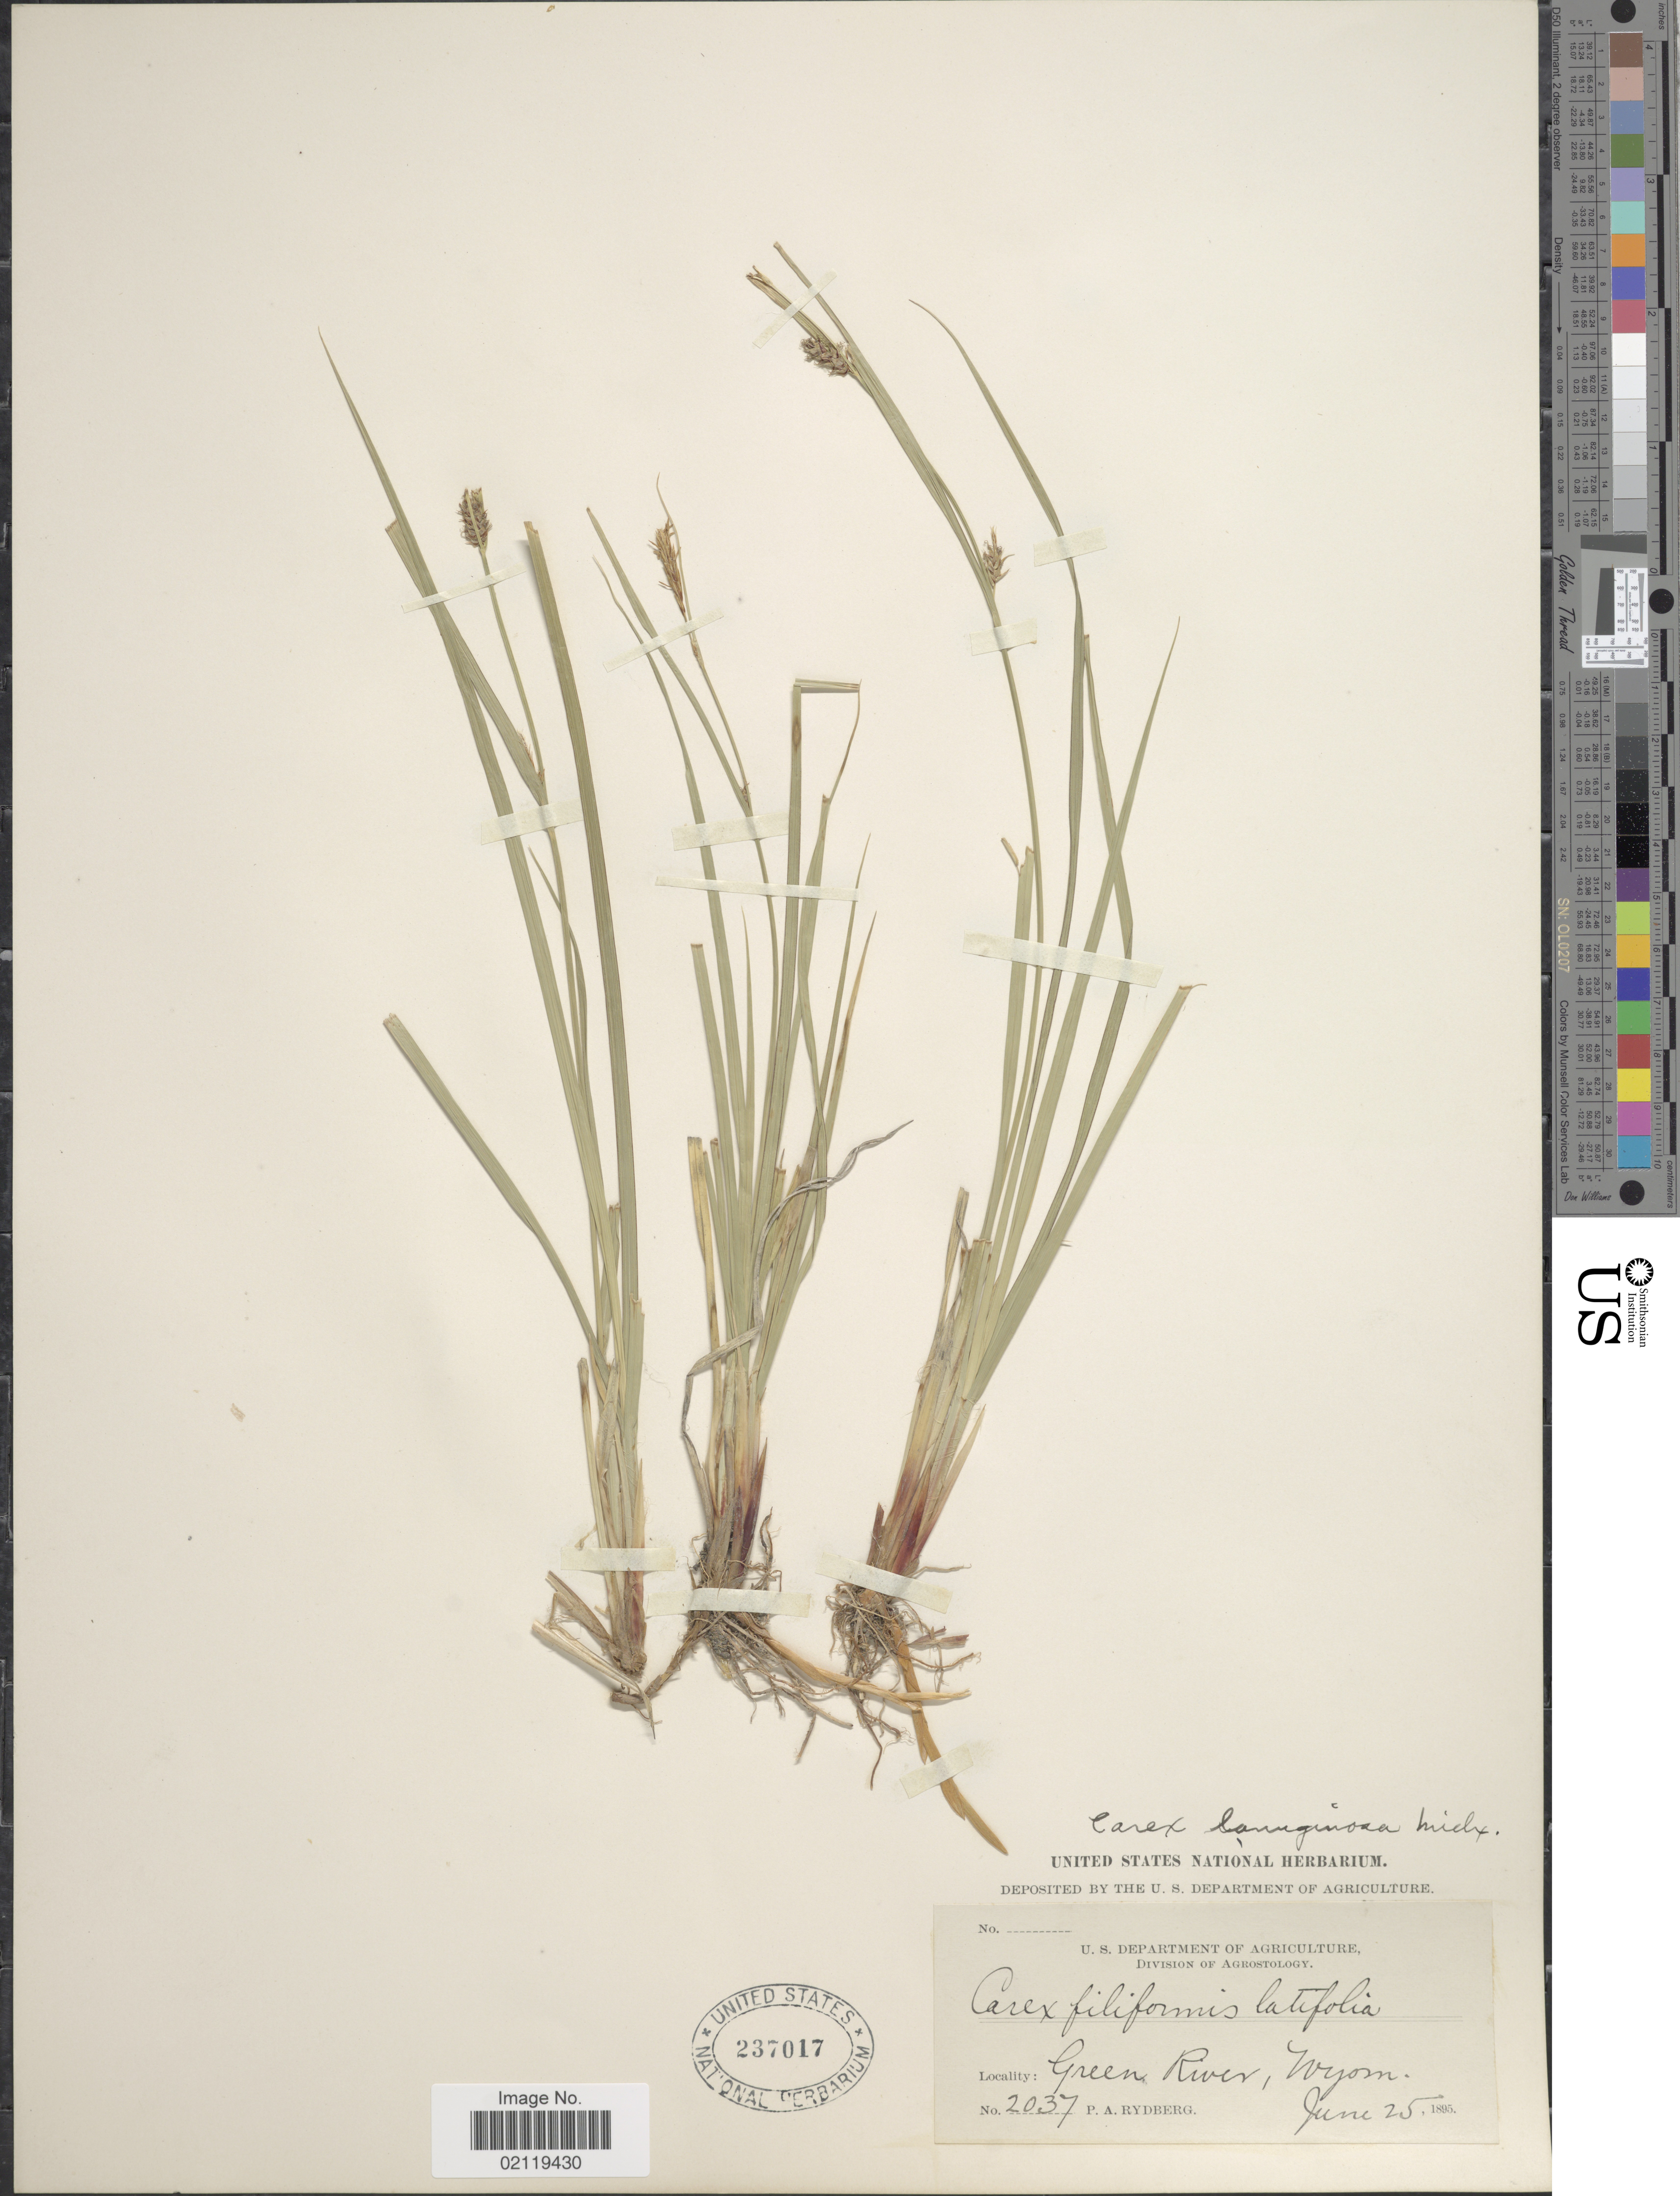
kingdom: Plantae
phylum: Tracheophyta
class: Liliopsida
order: Poales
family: Cyperaceae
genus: Carex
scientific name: Carex pellita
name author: Muhl. ex Willd.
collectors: P. A. Rydberg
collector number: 2037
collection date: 1895-06-25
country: United States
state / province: Wyoming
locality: Green River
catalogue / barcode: US 237017